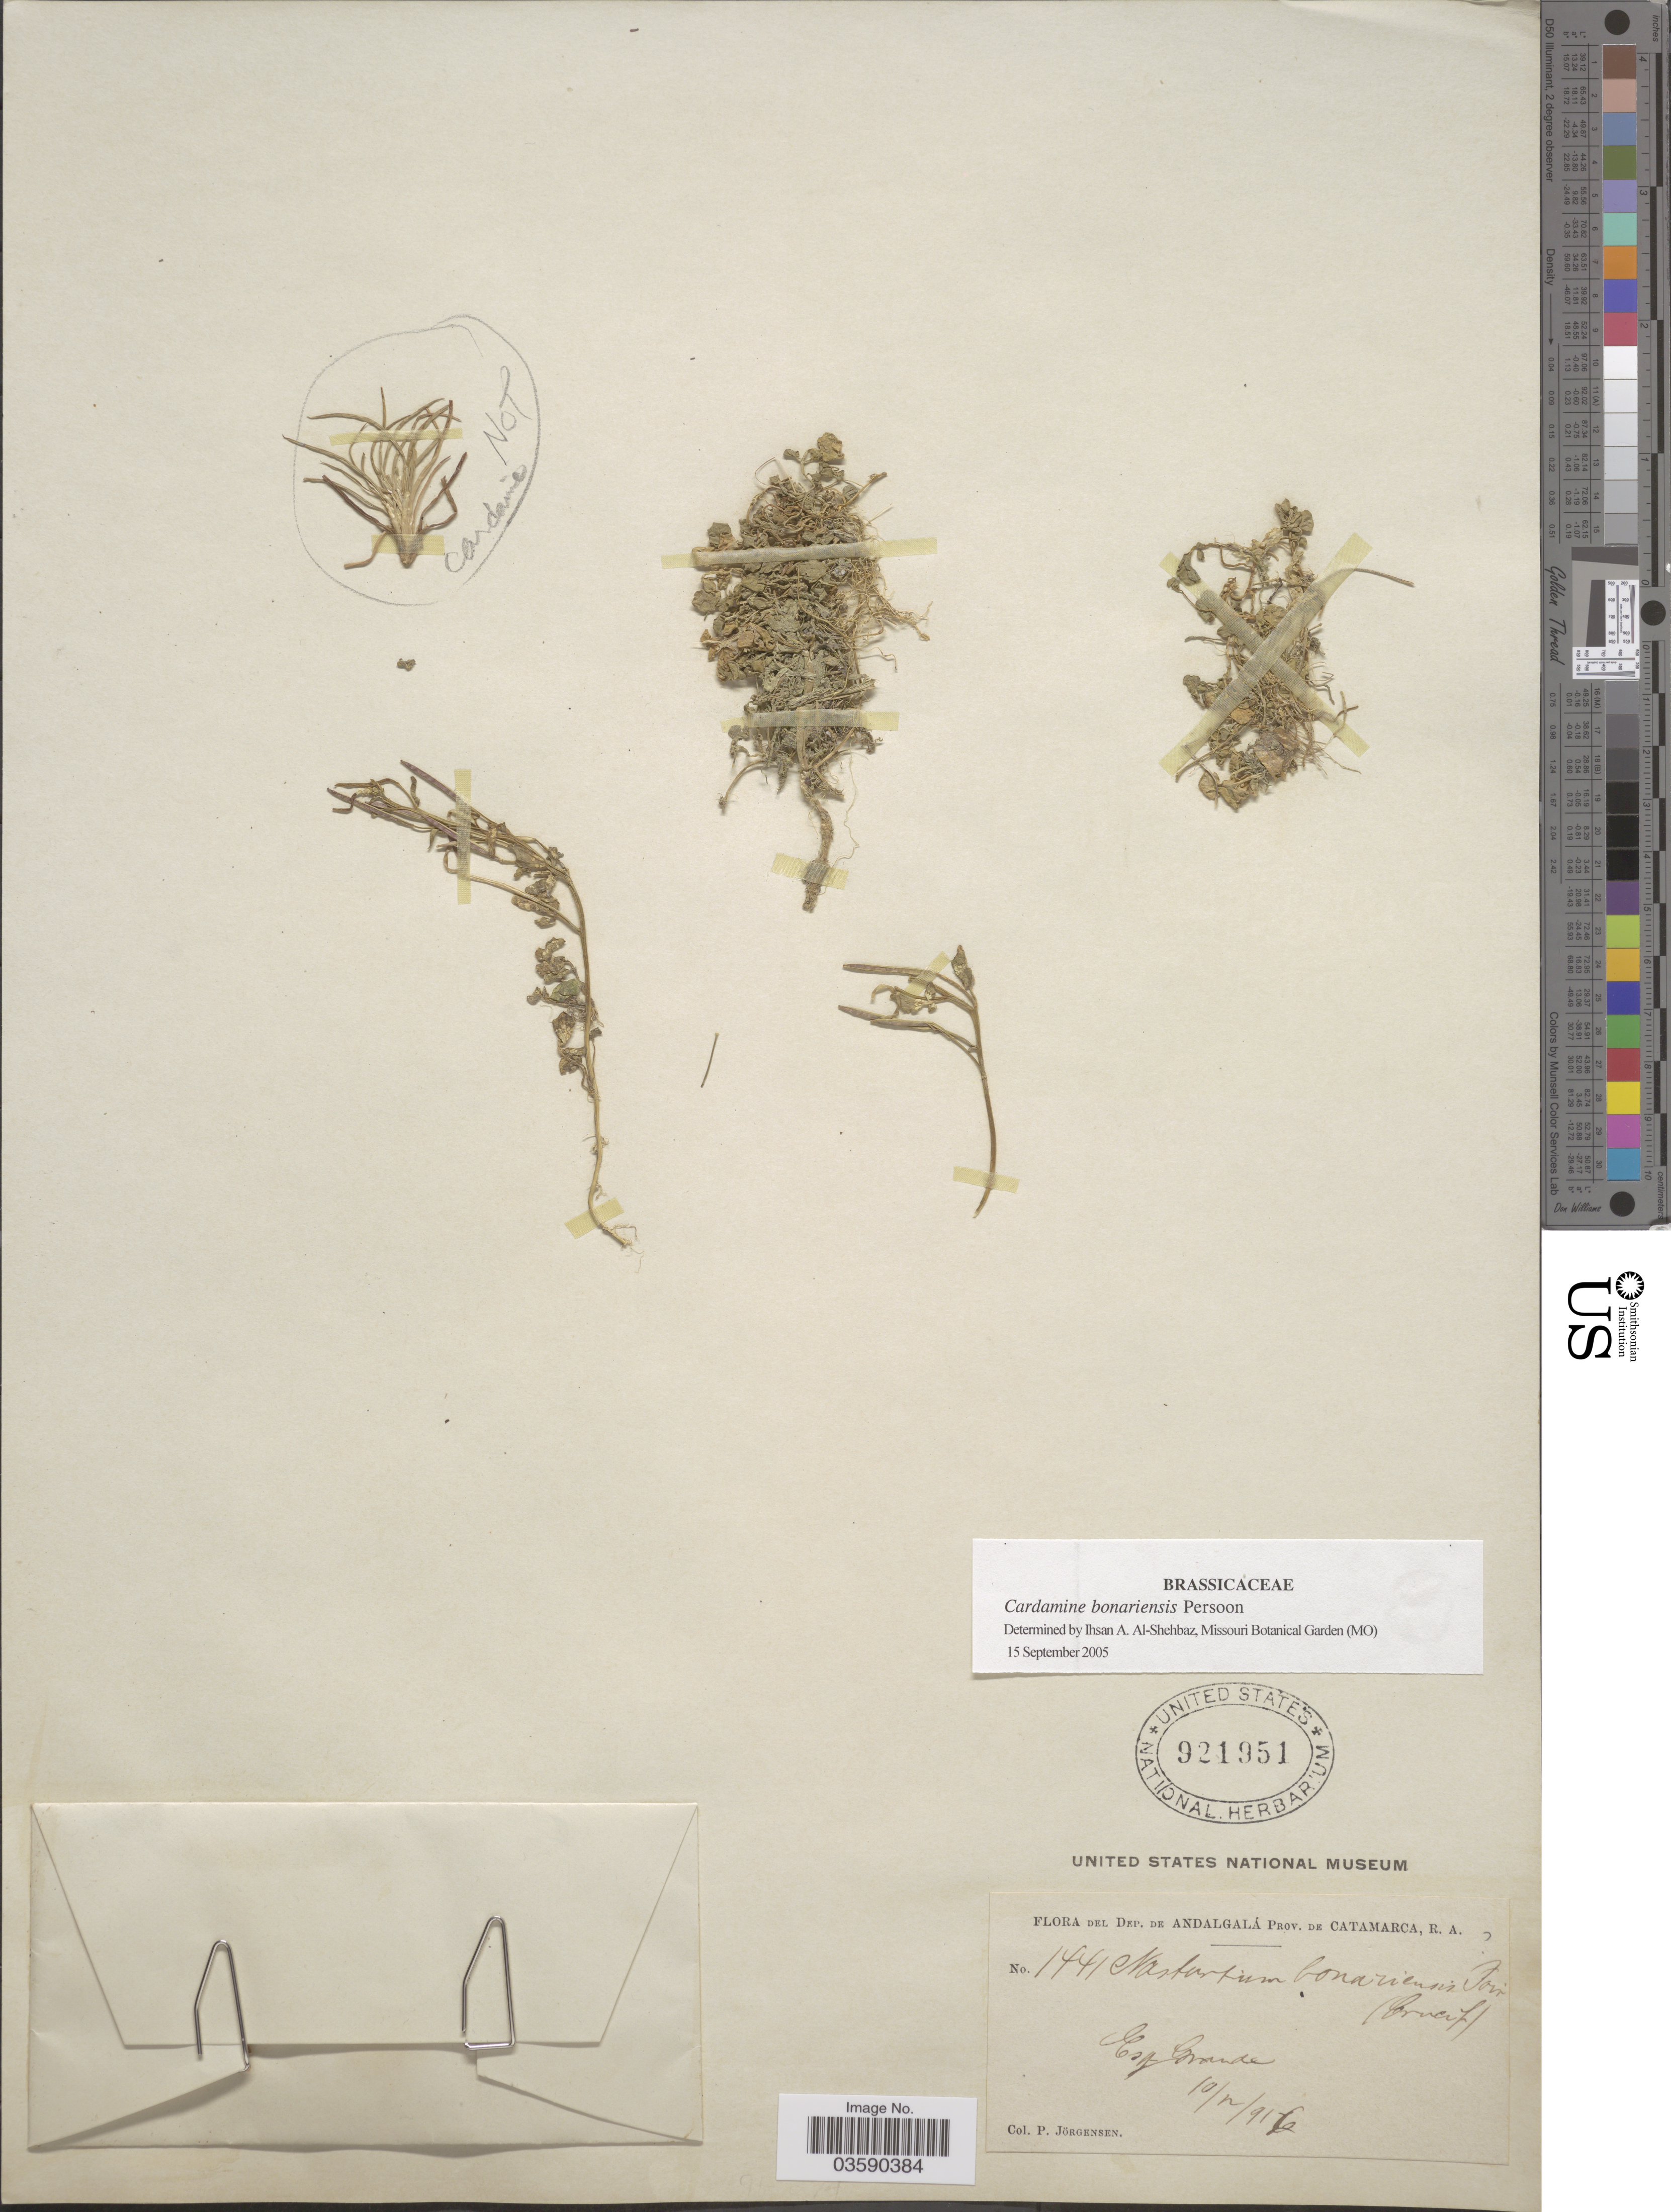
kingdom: Plantae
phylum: Tracheophyta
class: Magnoliopsida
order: Brassicales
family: Brassicaceae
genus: Cardamine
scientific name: Cardamine bonariensis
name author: Pers.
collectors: P. Jörgensen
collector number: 1441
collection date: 1916-12-10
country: Argentina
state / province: Catamarca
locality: Dep. de Andalgalá. Esq Grande.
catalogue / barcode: US 921951